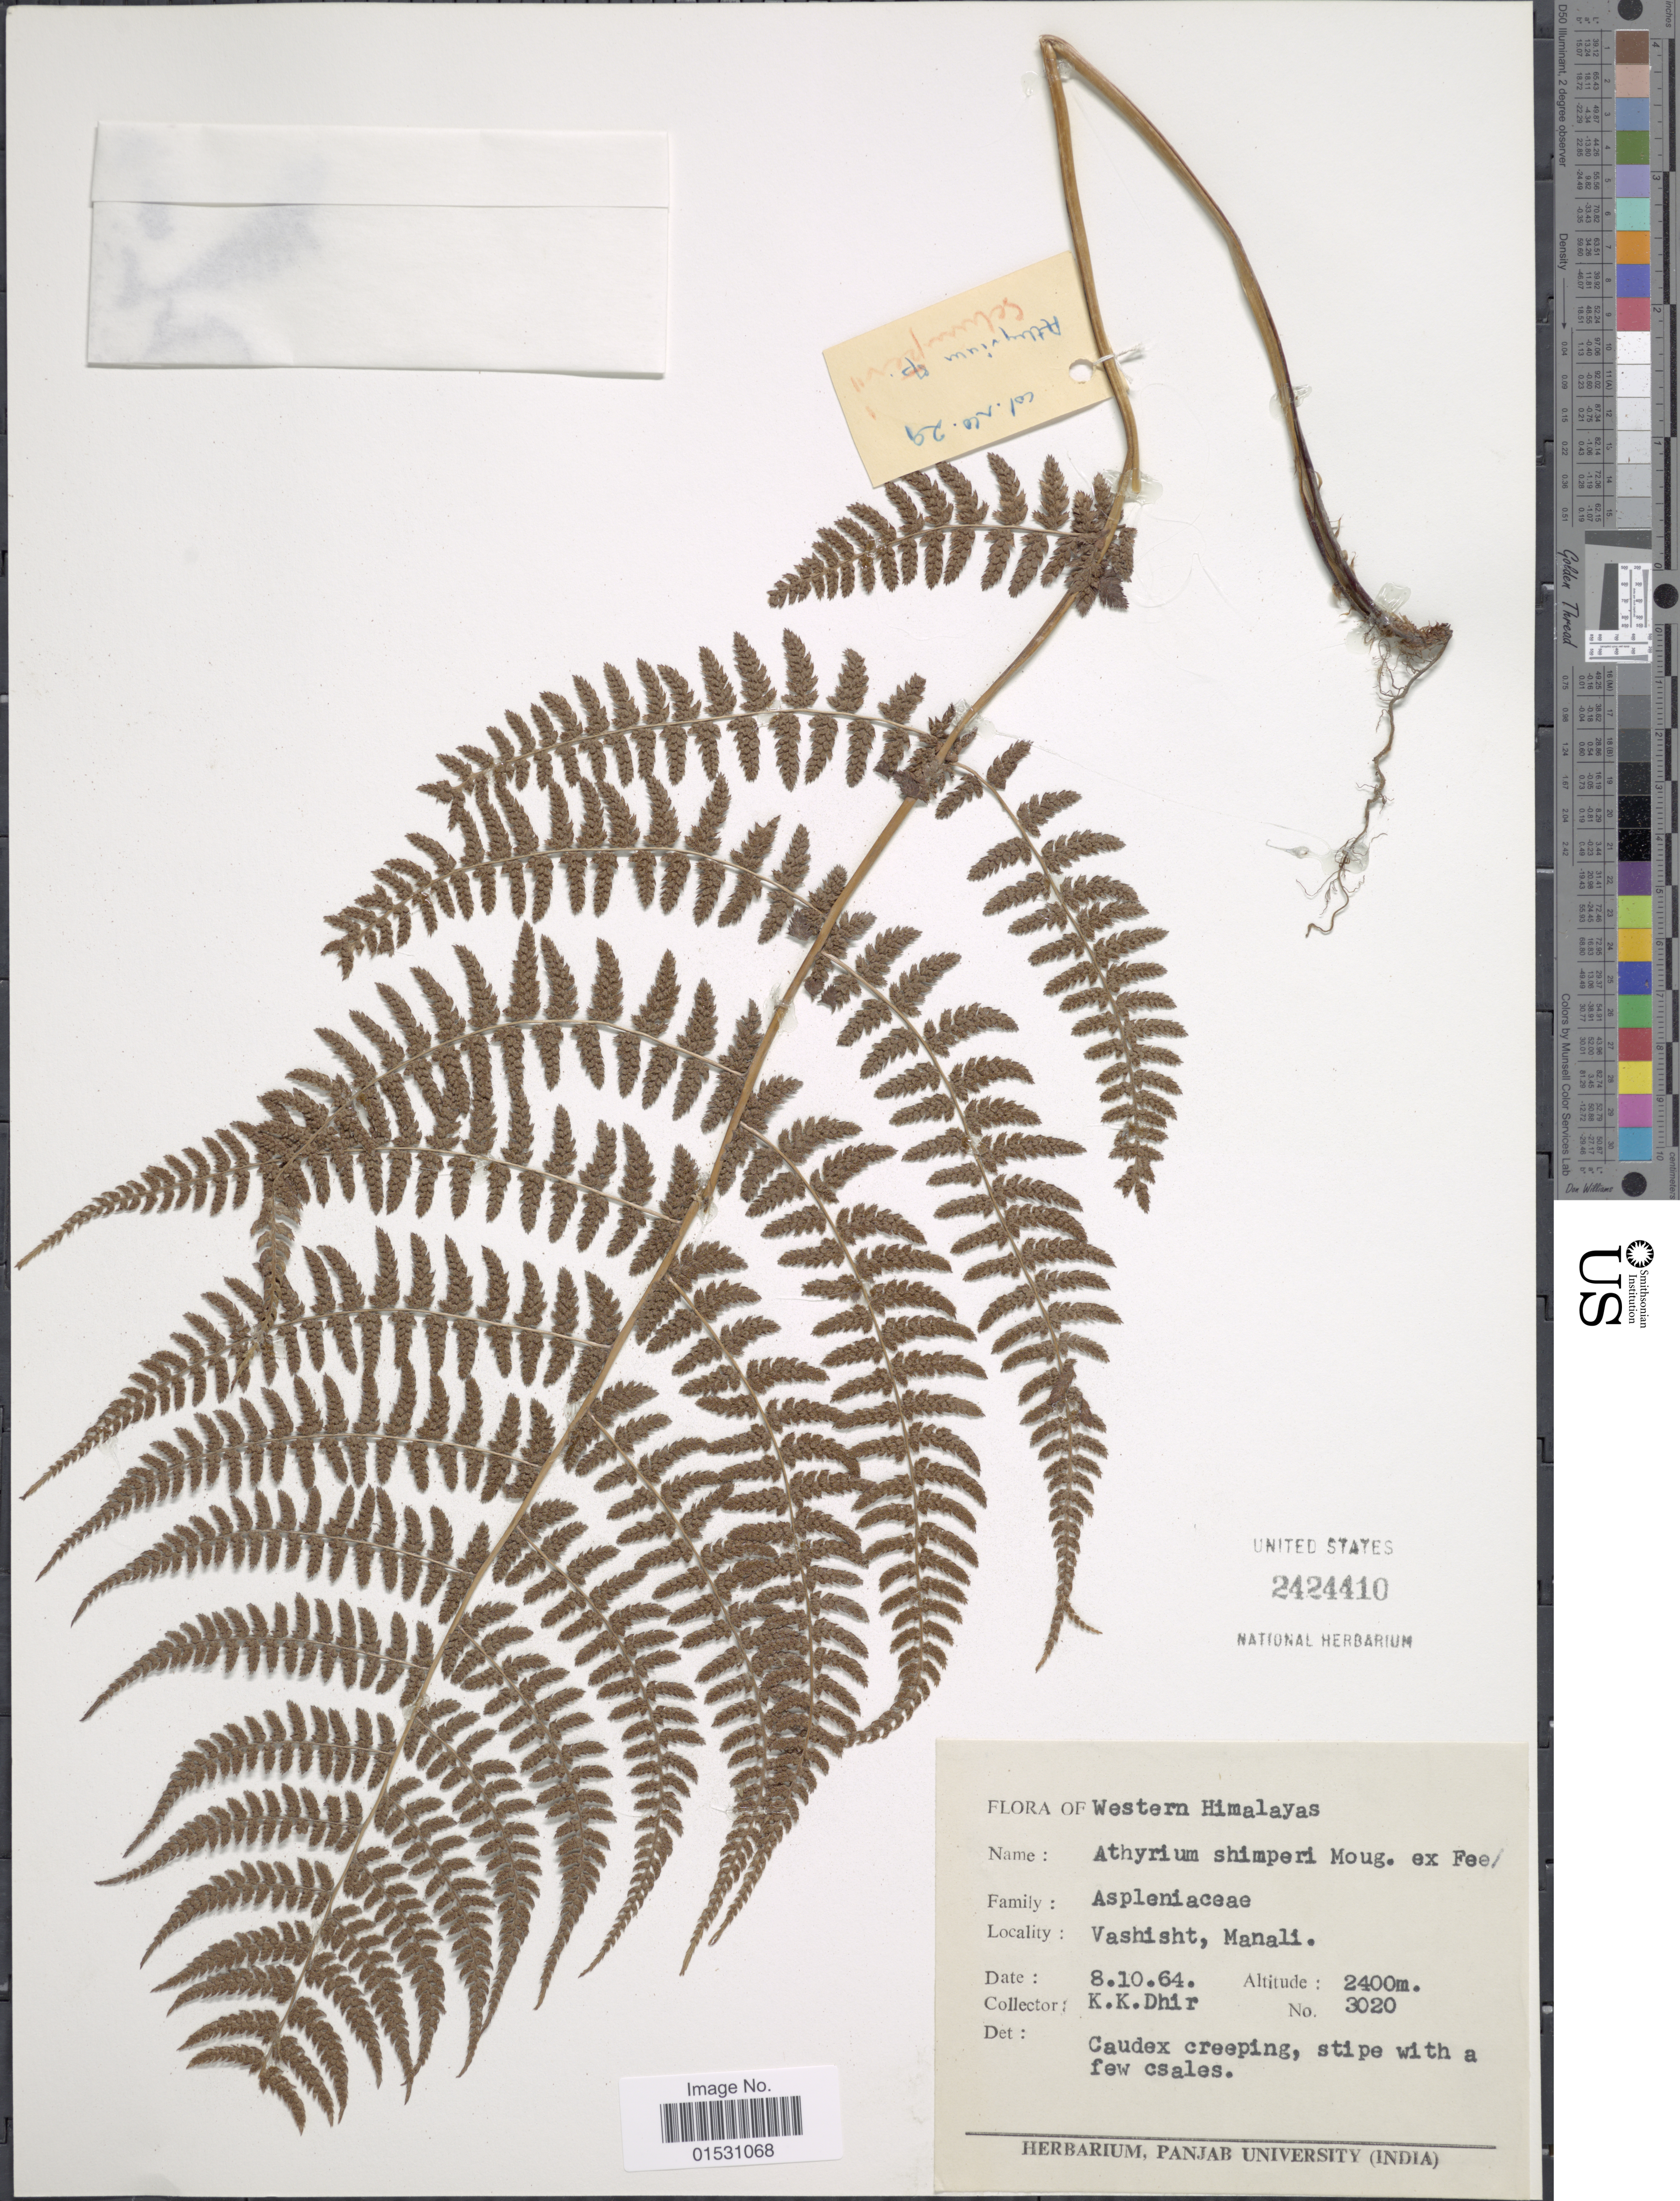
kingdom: Plantae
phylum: Tracheophyta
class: Polypodiopsida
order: Polypodiales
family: Athyriaceae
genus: Athyrium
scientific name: Athyrium schimperi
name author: Mougeot ex Fée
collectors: K. Dhir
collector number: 3020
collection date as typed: Transcribed d/m/y: 8/10/64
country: India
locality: Western Himalayas. Vashisht, Manali.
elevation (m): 2400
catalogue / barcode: US 2424410